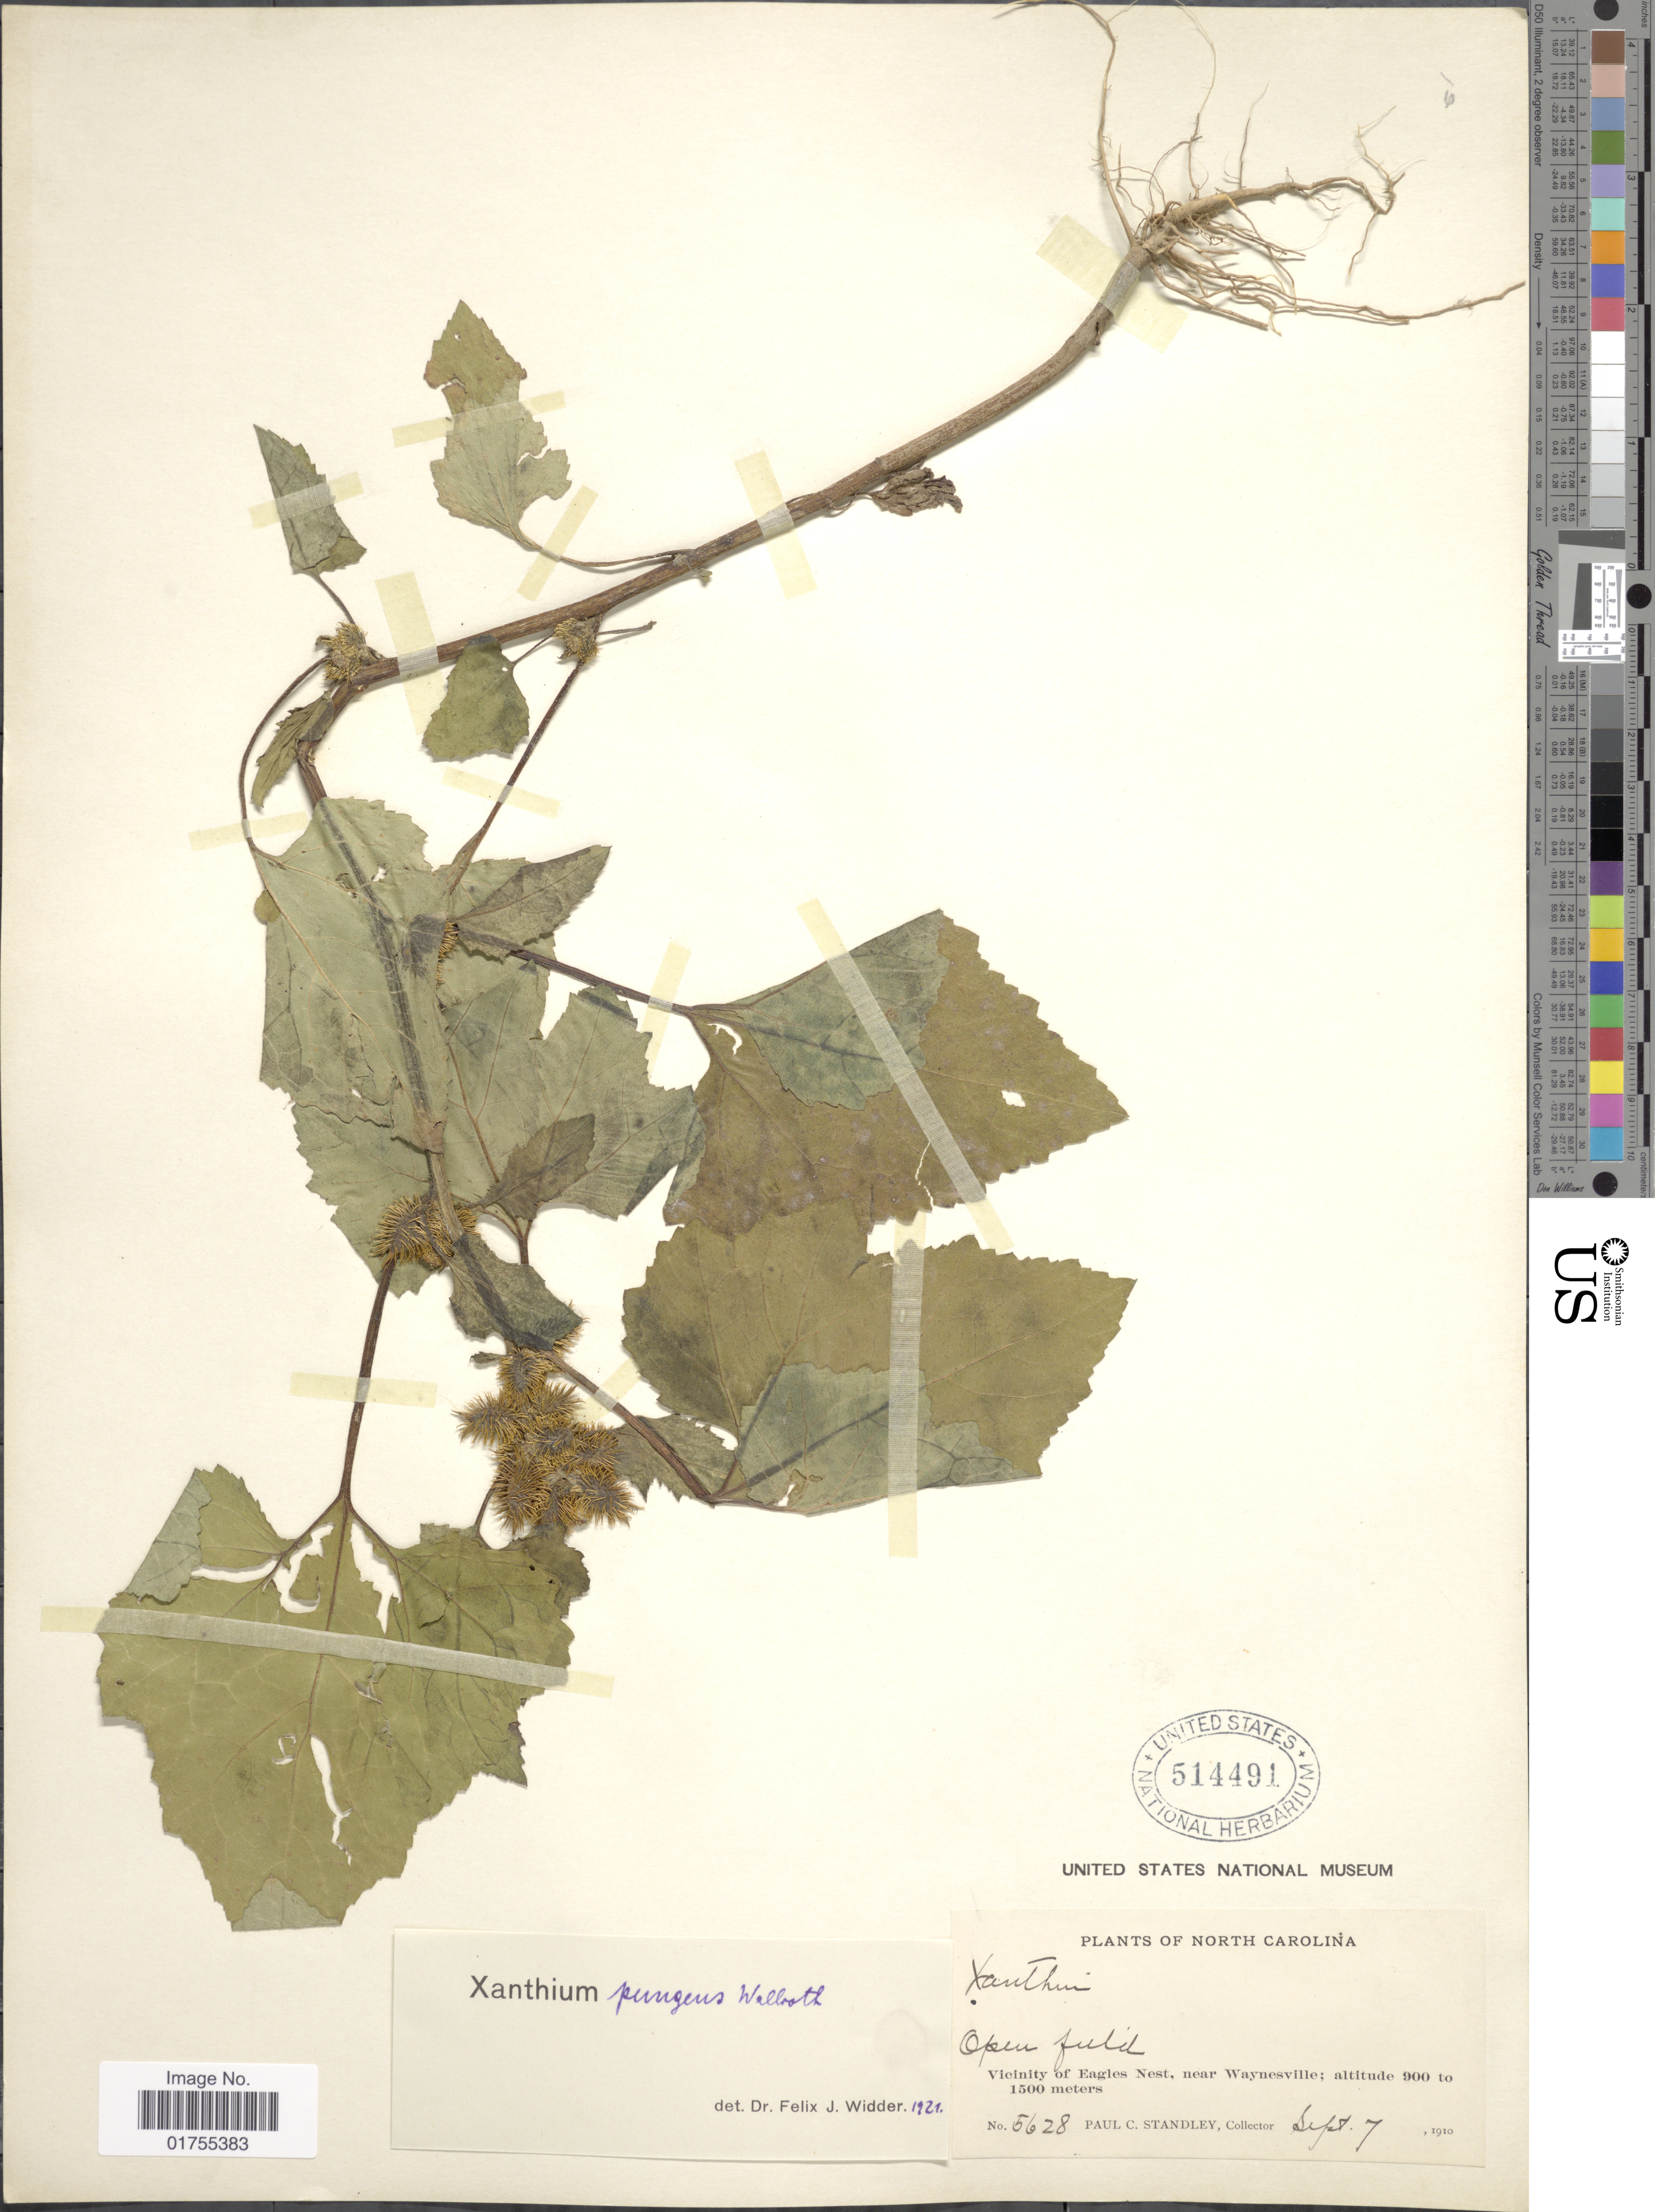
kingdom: Plantae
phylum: Tracheophyta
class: Magnoliopsida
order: Asterales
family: Asteraceae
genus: Xanthium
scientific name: Xanthium strumarium var. glabratum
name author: Mill.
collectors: P. C. Standley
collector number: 5628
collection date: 1910-09-07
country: United States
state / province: North Carolina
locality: Vicinity of Eagles Nest, near Waynesville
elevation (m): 900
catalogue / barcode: US 514491